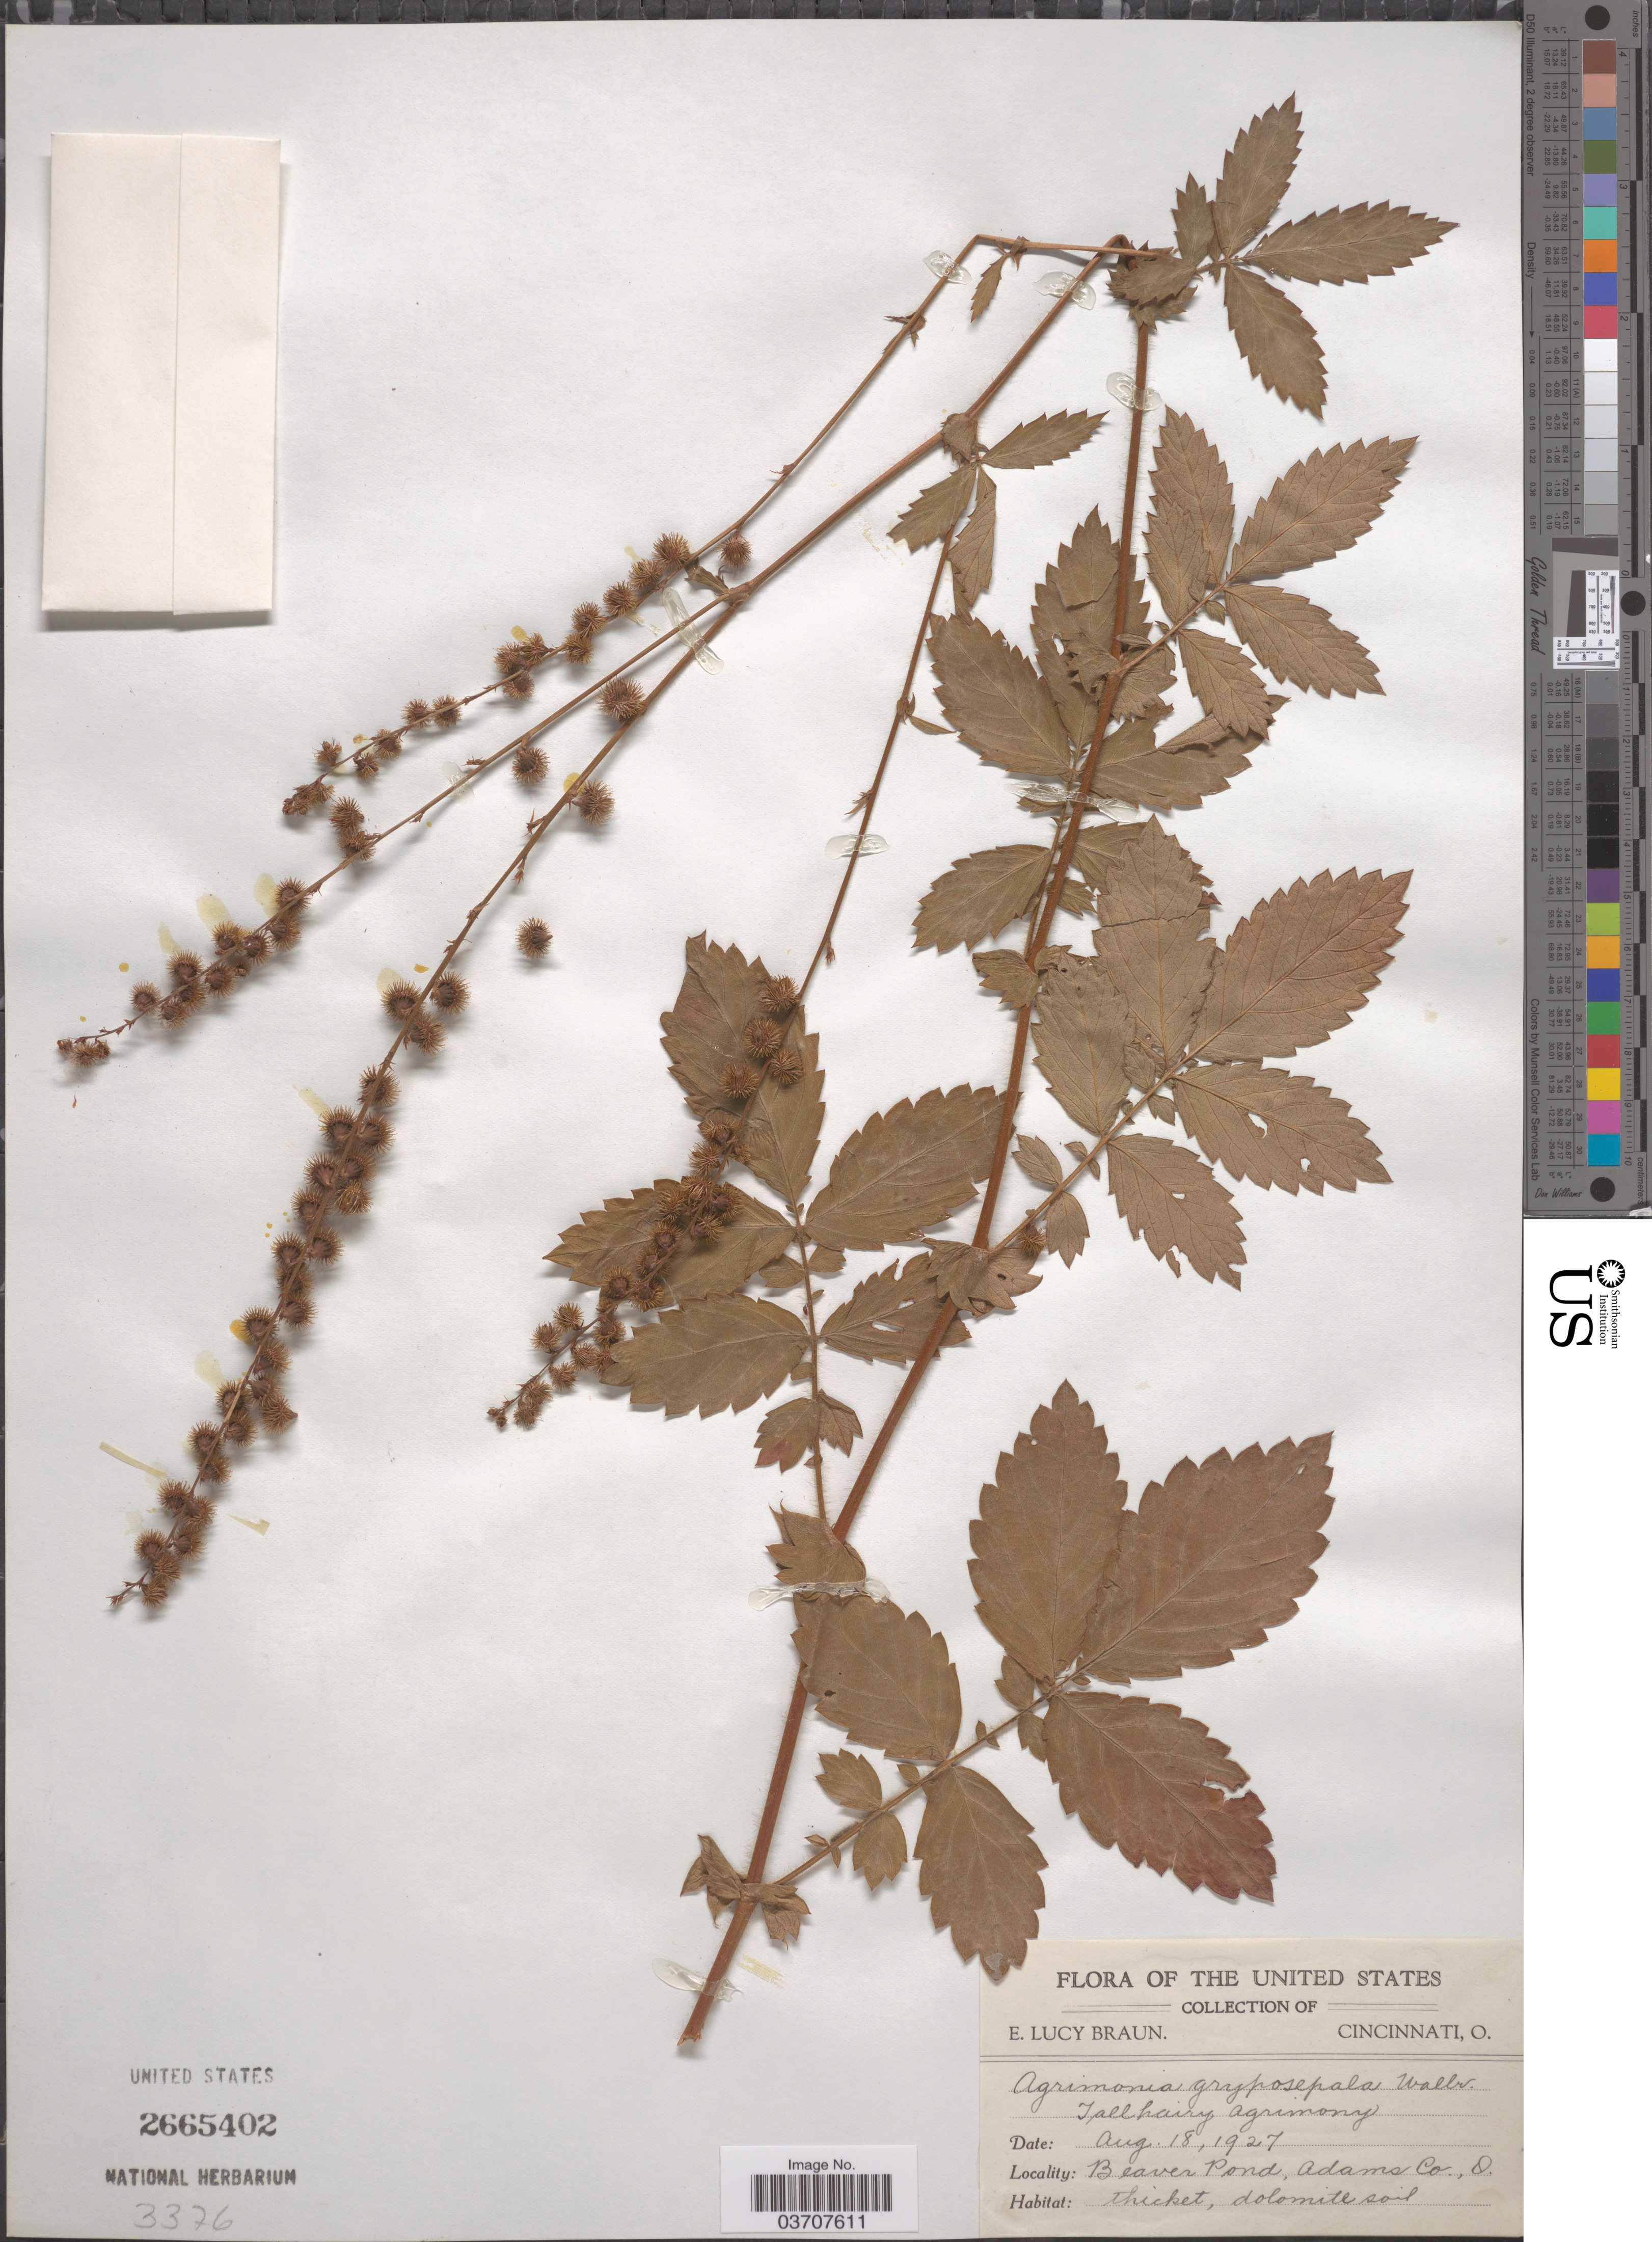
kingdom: Plantae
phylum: Tracheophyta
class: Magnoliopsida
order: Rosales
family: Rosaceae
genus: Agrimonia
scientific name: Agrimonia gryposepala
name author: Wallr.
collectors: E. L. Braun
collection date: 1927-08-18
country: United States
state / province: Ohio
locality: Beaver Pond, Adams Co.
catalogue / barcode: US 2665402